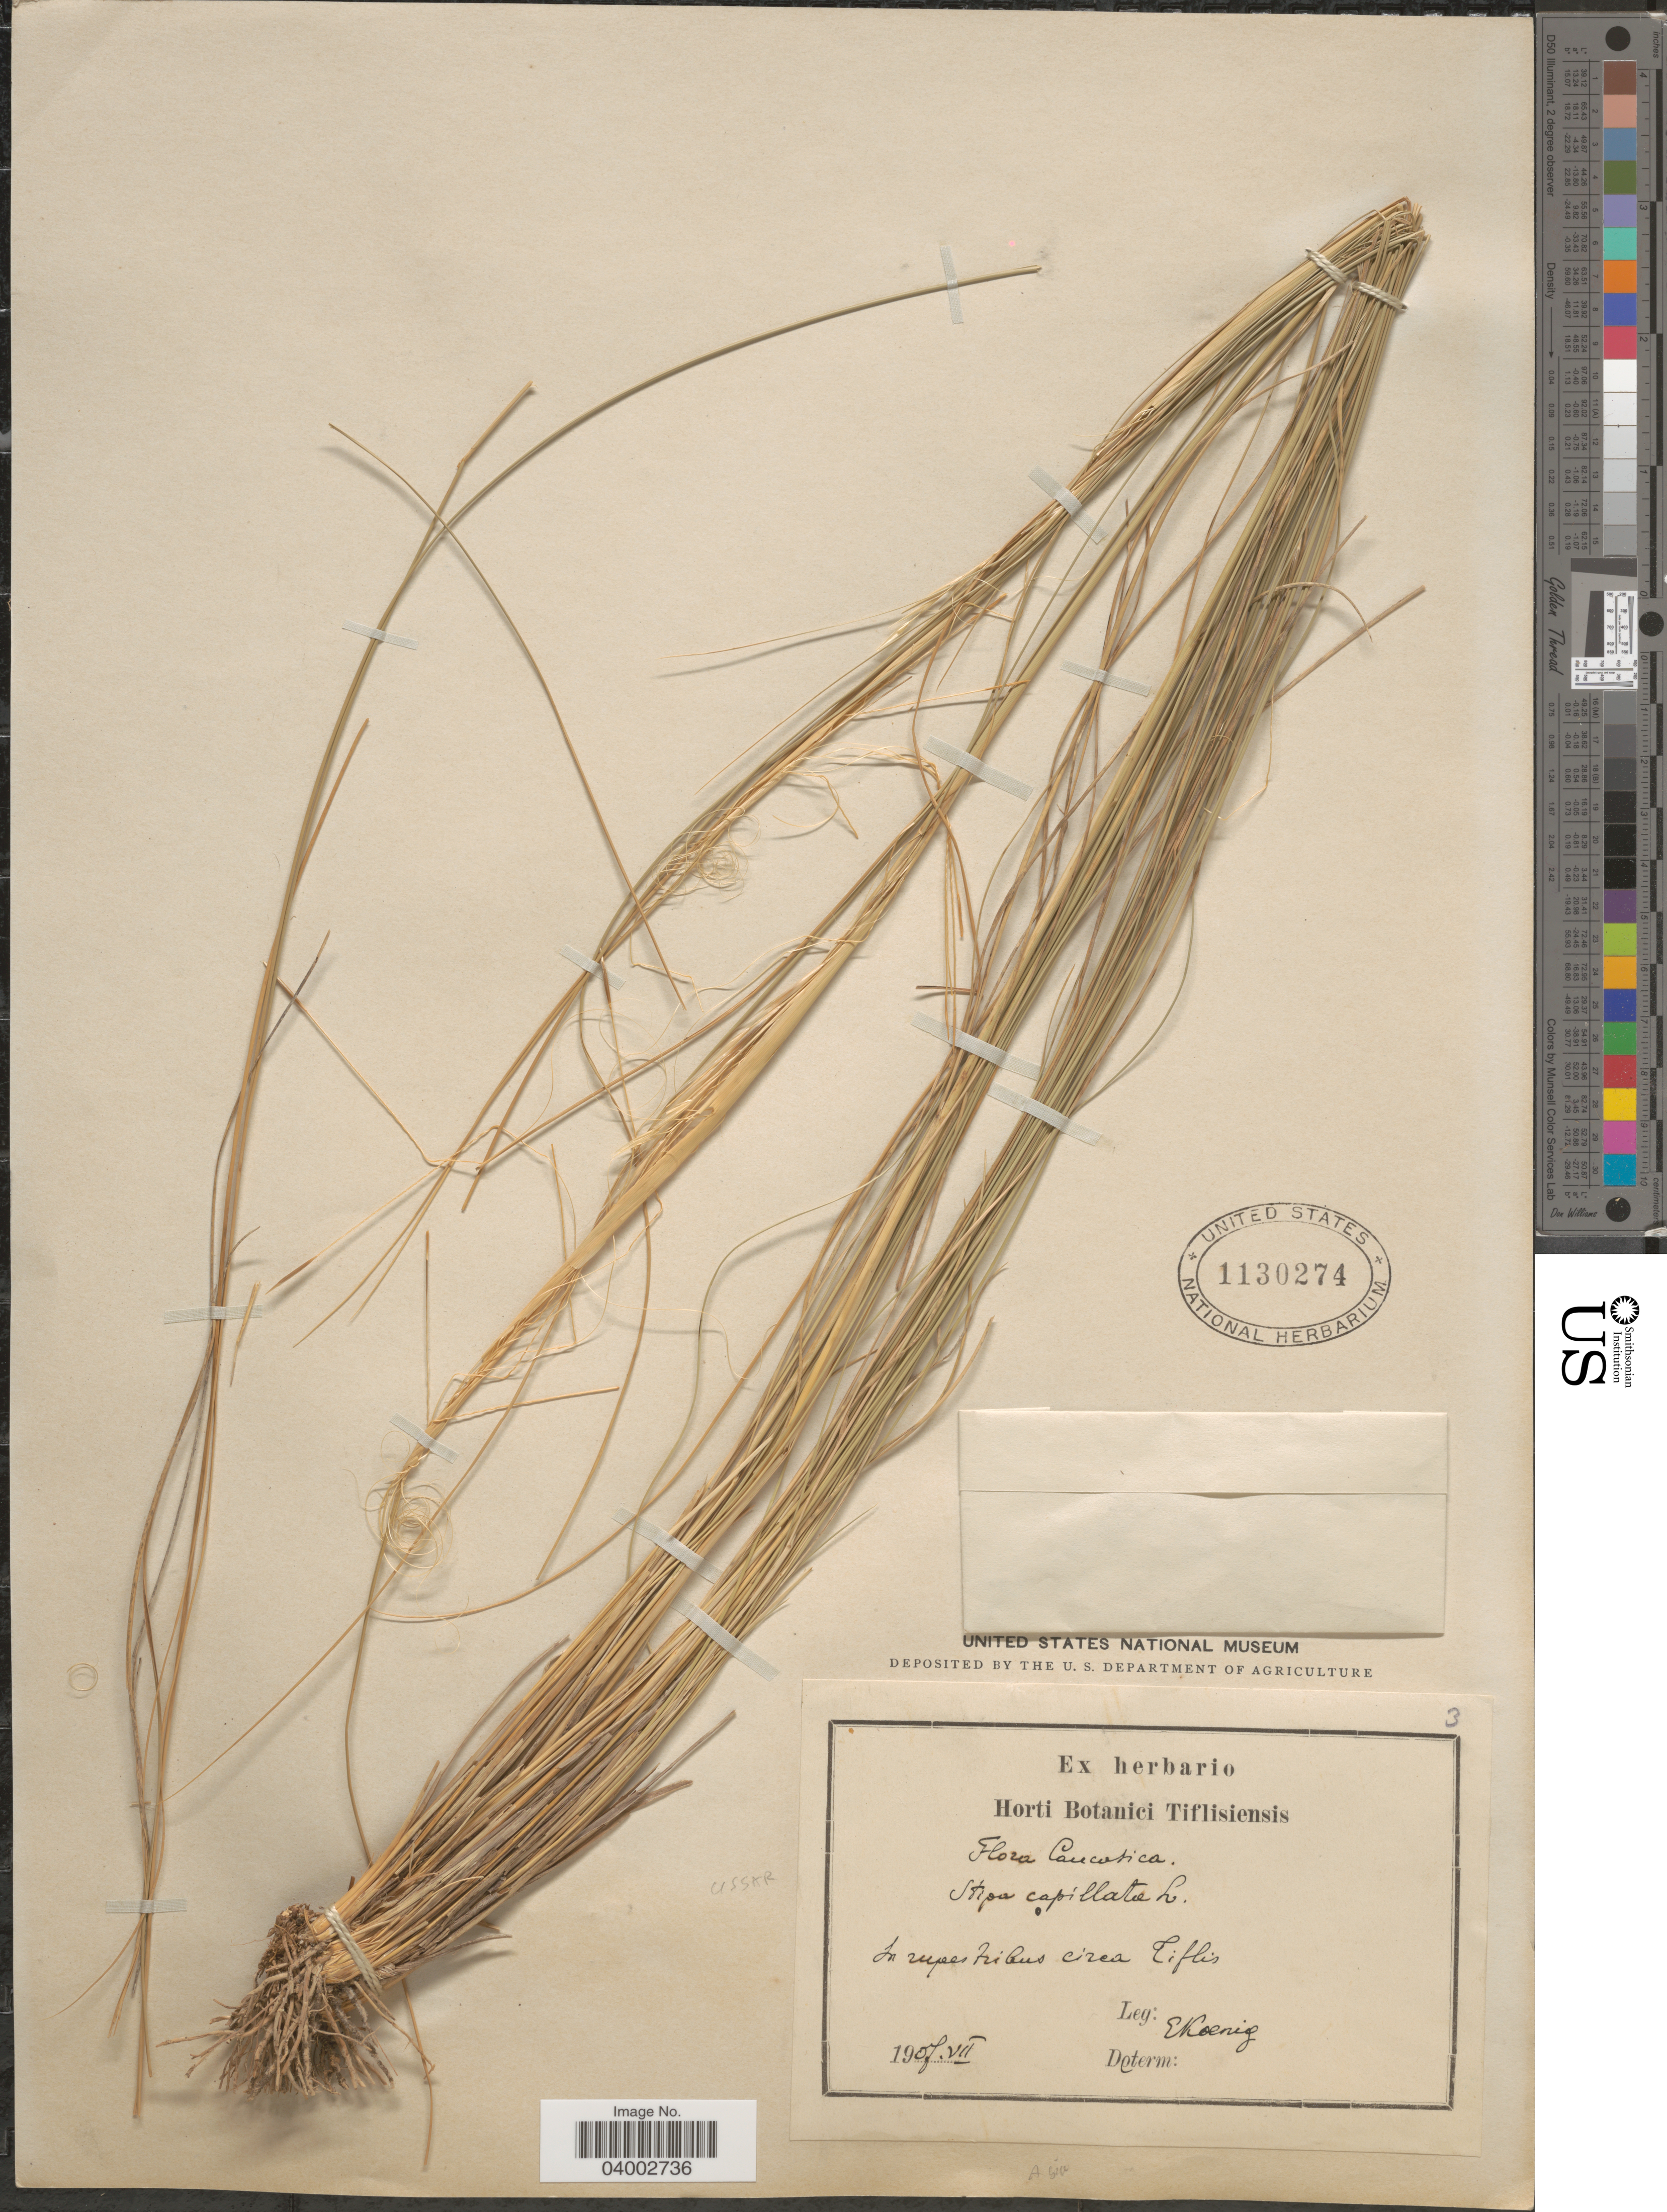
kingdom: Plantae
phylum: Tracheophyta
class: Liliopsida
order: Poales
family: Poaceae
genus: Stipa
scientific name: Stipa capillata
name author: L.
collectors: E. Koenig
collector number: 3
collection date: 1907-07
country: Georgia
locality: Caucatica. In rupestribus circa Tiflis.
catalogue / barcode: US 1130274